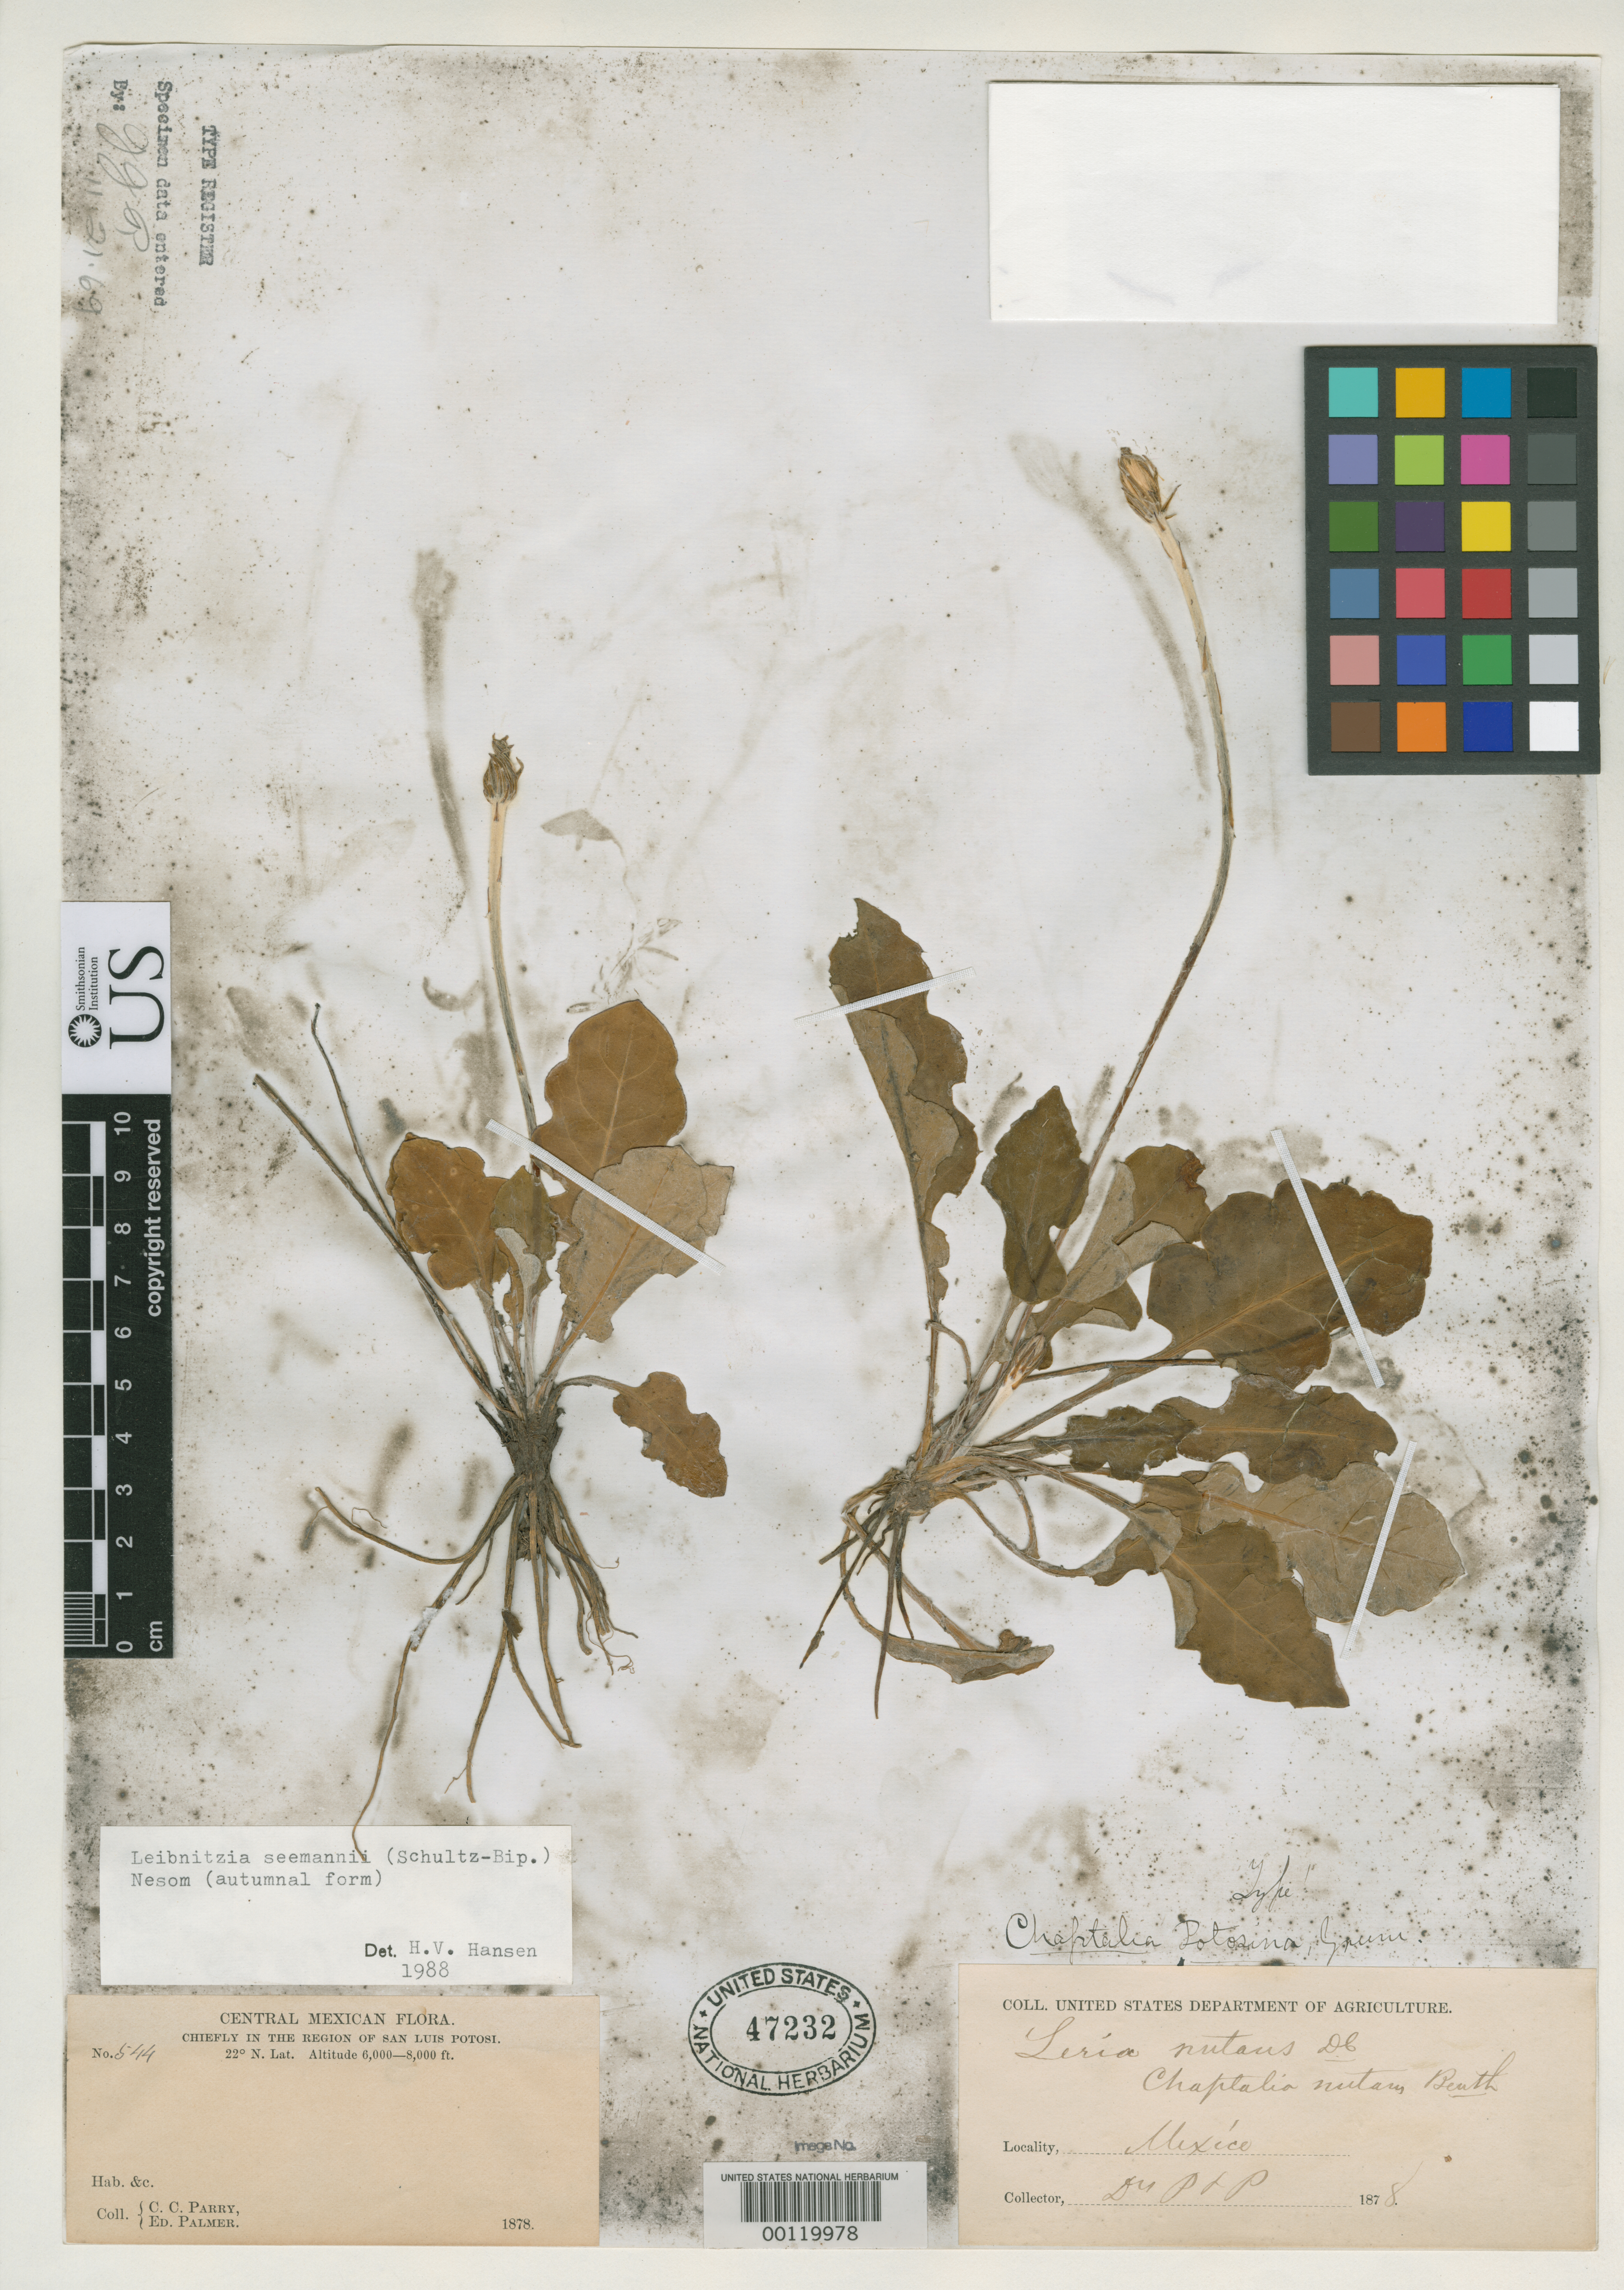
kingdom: Plantae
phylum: Tracheophyta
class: Magnoliopsida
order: Asterales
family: Asteraceae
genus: Chaptalia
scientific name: Chaptalia potosina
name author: Greene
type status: Holotype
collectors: C. C. Parry & E. Palmer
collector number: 544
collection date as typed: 1878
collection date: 1878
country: Mexico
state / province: San Luis Potosi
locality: (lat/long recorded as: lat=22:0:0:N long=:::)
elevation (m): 1829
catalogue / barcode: US 47232